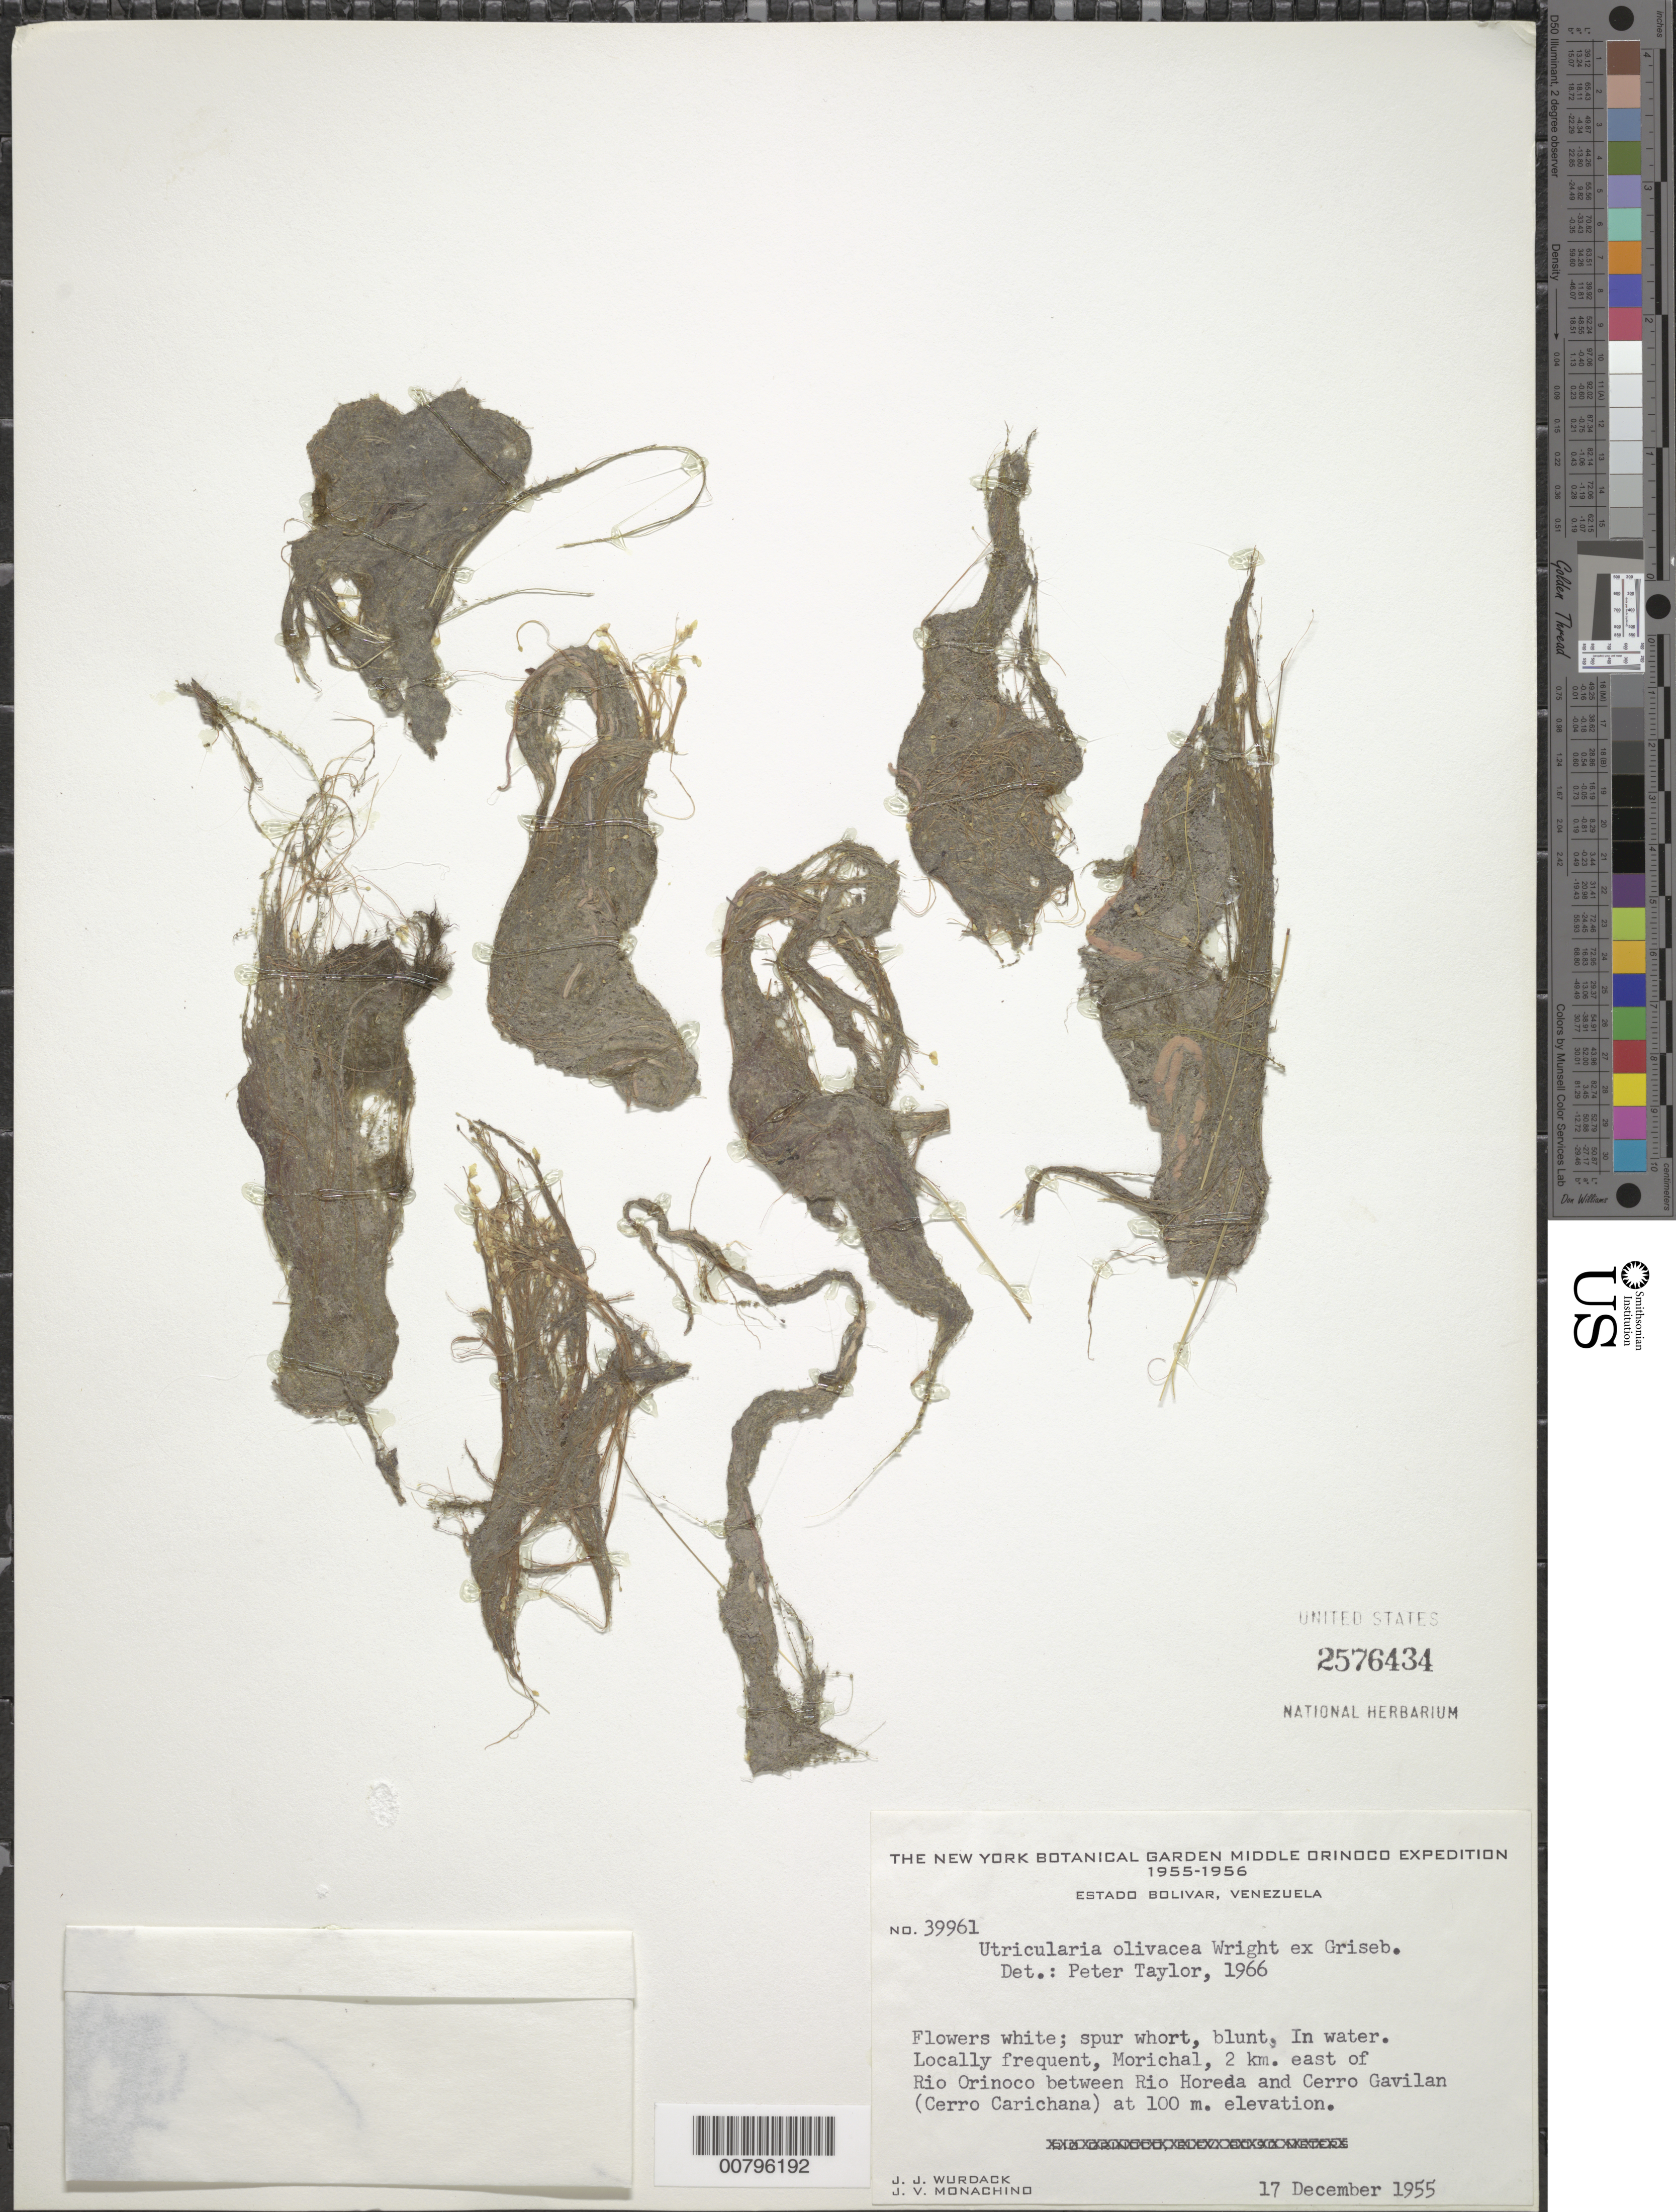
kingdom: Plantae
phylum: Tracheophyta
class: Magnoliopsida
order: Lamiales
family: Lentibulariaceae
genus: Utricularia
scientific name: Utricularia olivacea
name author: C. Wright ex Griseb.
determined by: Taylor, P.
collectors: J. J. Wurdack & J. V. Monachino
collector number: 39961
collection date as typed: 17-Dec-55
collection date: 1955-12-17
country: Venezuela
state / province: Bolívar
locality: Río Orinoco, 2 km E, between mouth of Río Horeda and Cerro Gavilan (Cerro Carichana)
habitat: Morichal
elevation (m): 100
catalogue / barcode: US 2576434